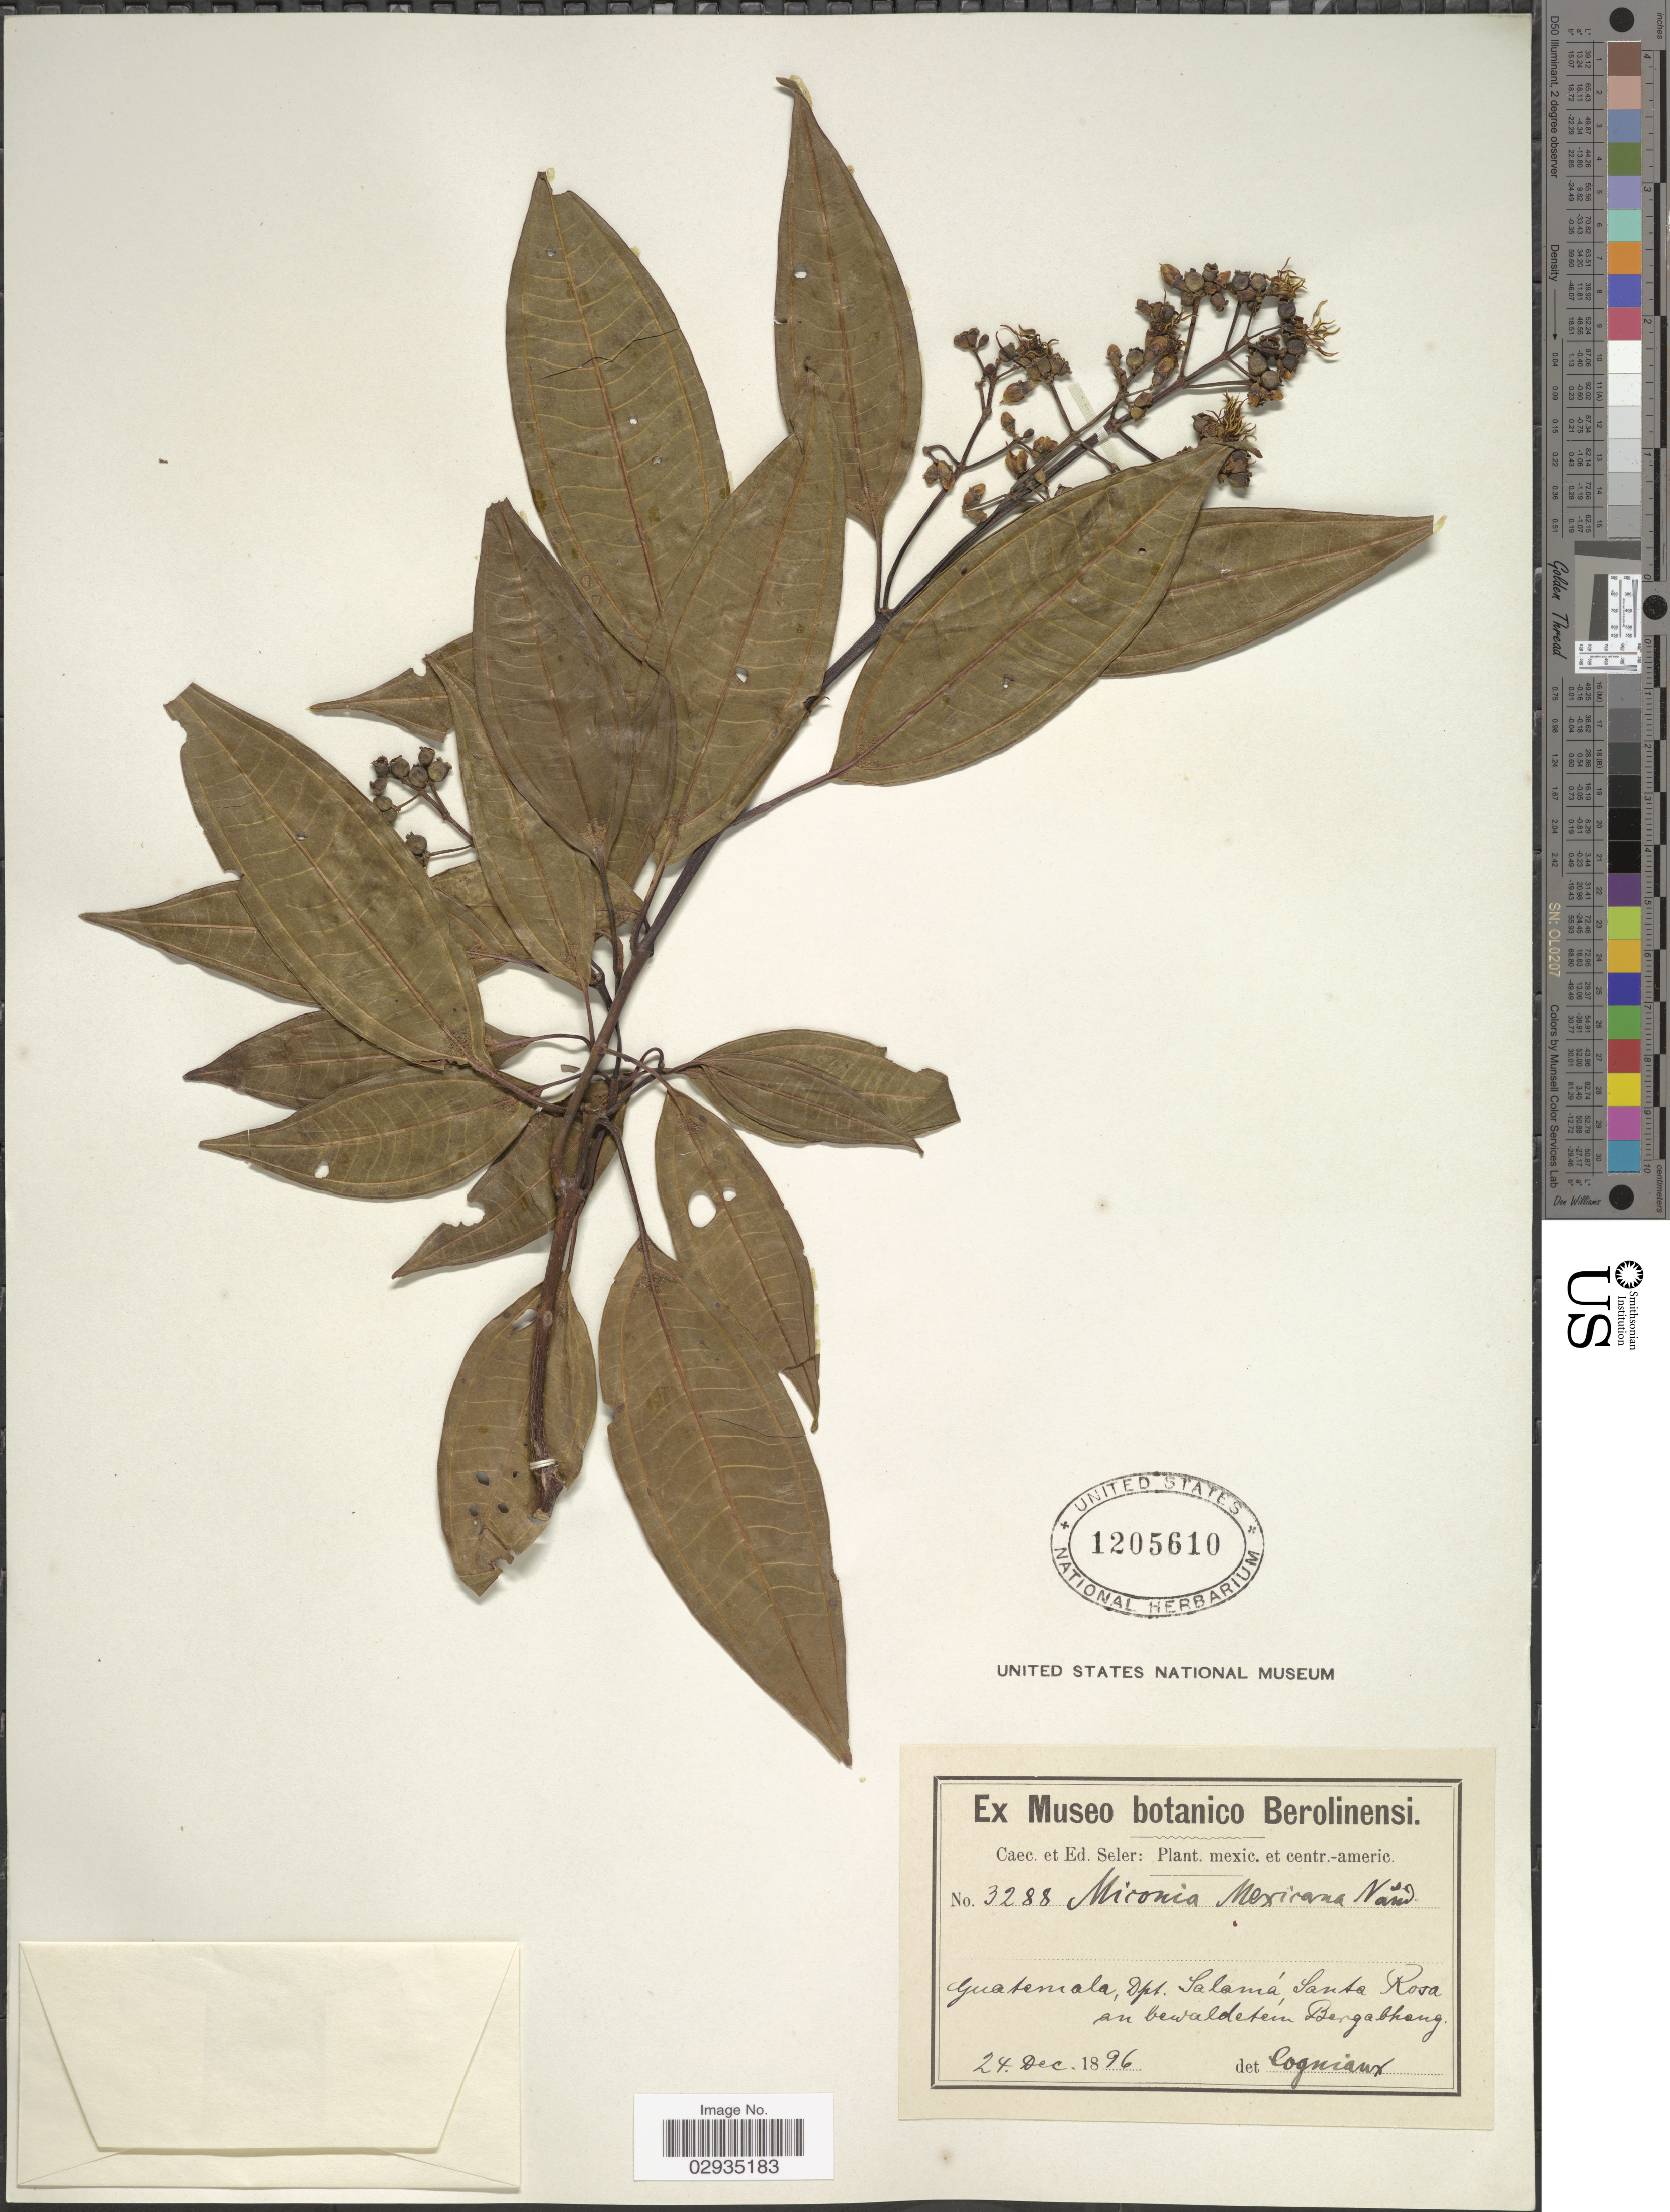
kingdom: Plantae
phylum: Tracheophyta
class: Magnoliopsida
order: Myrtales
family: Melastomataceae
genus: Miconia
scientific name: Miconia mexicana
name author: (Bonpl.) Naudin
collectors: C. Seler & E. Seler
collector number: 3288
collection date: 1896-12-24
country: Guatemala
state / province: Santa Rosa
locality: Dpt. Salamá, Santa Rosa an bewaldetém Berg abhang.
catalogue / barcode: US 1205610